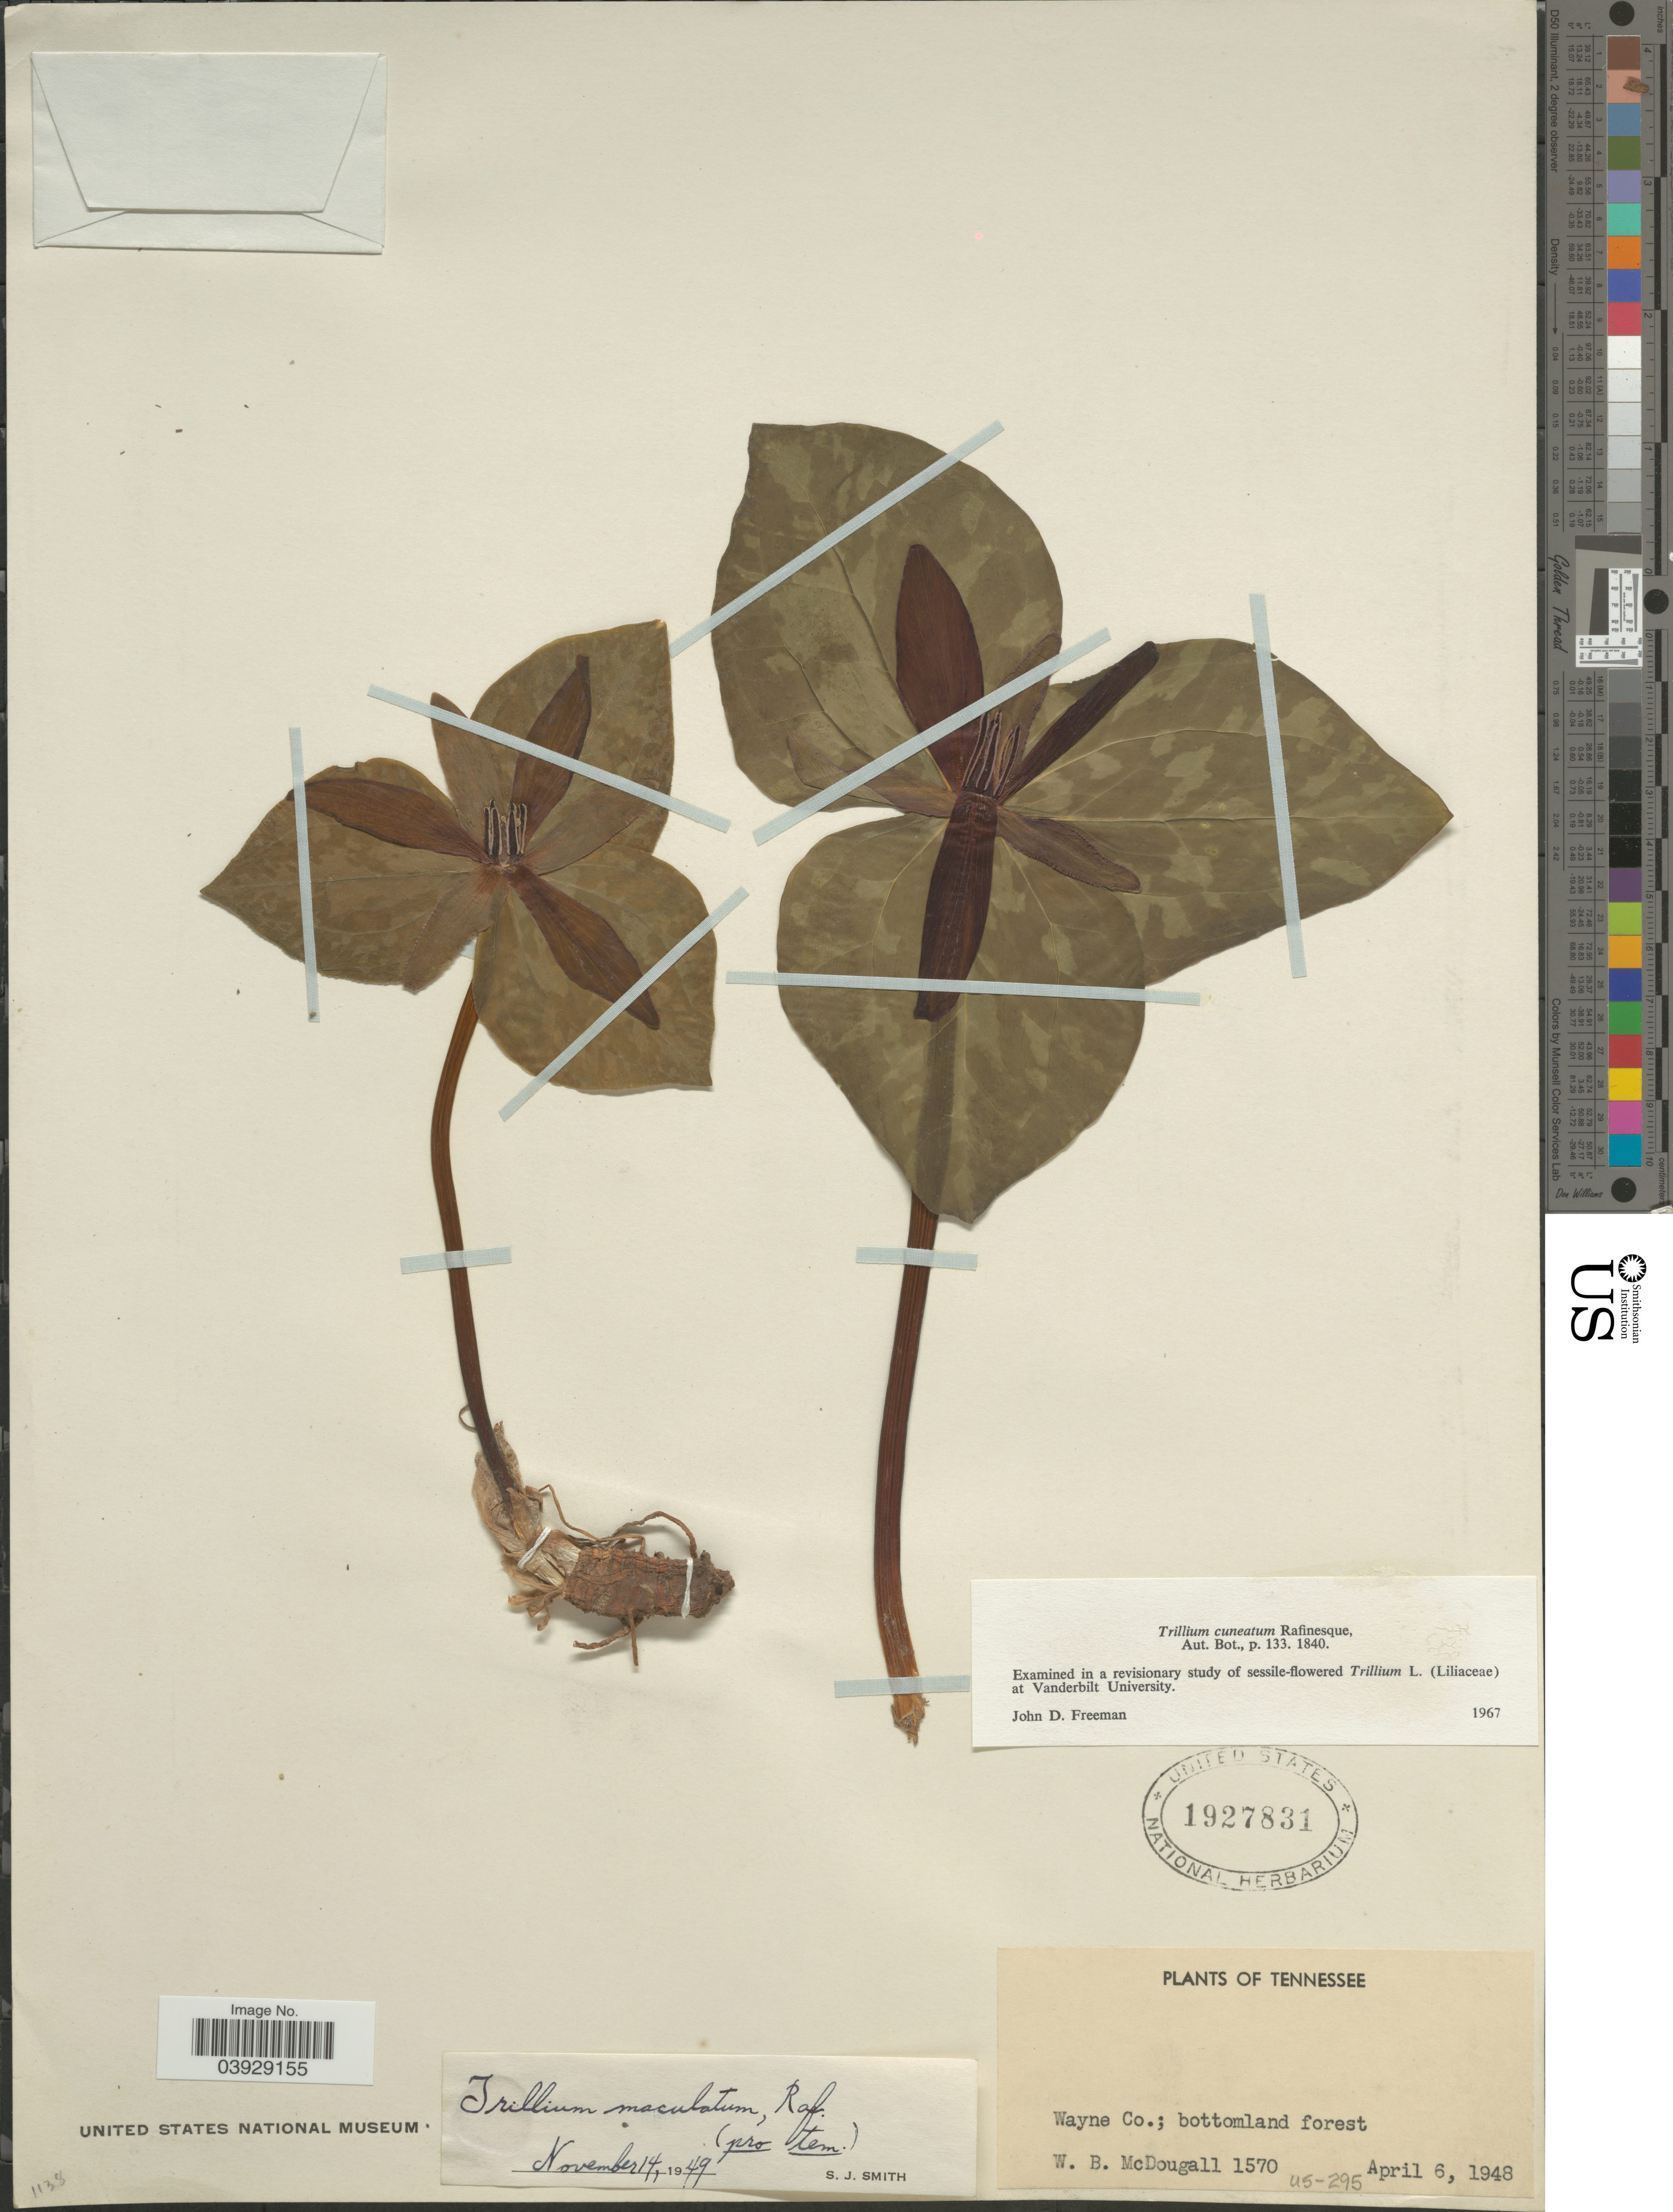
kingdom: Plantae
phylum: Tracheophyta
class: Liliopsida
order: Liliales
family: Melanthiaceae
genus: Trillium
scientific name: Trillium cuneatum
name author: Raf.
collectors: W. B. McDougall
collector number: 1570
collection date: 1948-04-06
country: United States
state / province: Tennessee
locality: Wayne Co.; bottomland forest.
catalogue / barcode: US 1927831